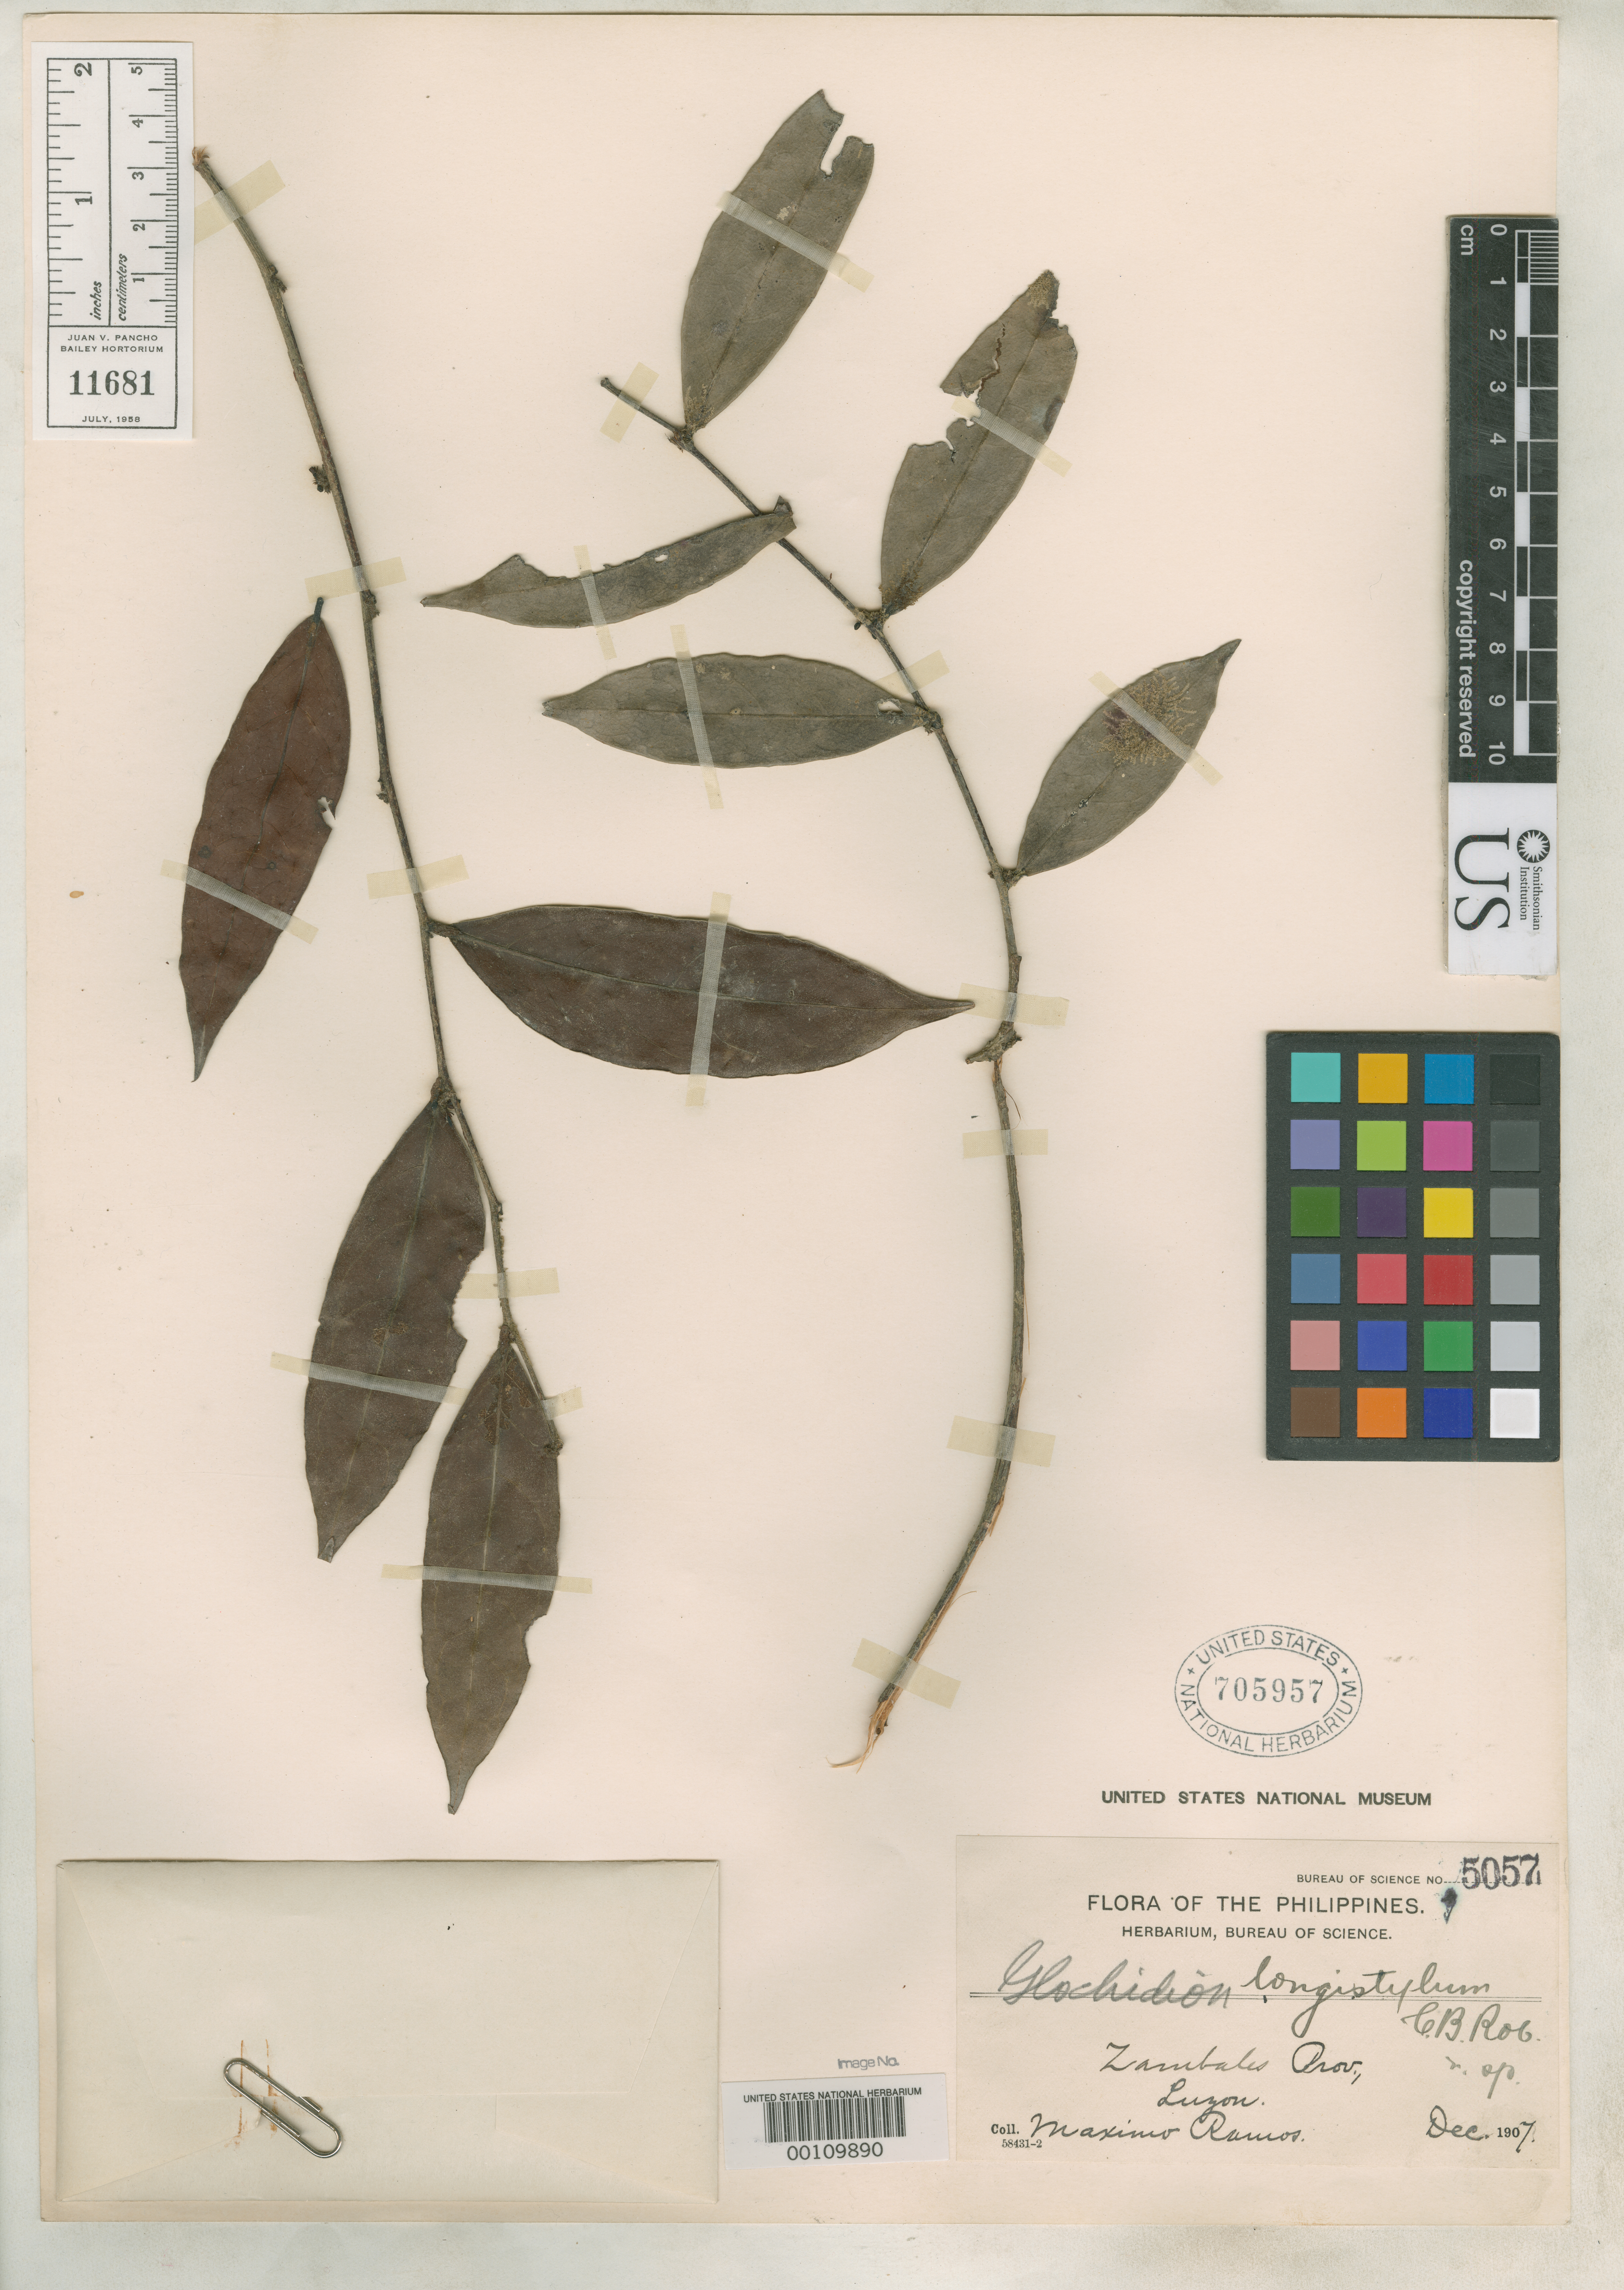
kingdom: Plantae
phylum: Tracheophyta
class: Magnoliopsida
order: Malpighiales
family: Phyllanthaceae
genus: Glochidion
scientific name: Glochidion longistylum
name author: C.B. Rob.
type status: Isotype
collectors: M. Ramos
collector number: Bur. Sci. 5057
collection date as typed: Dec 1907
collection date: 1907-12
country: Philippines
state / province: Central Luzon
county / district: Zambales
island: Luzon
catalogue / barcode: US 705957